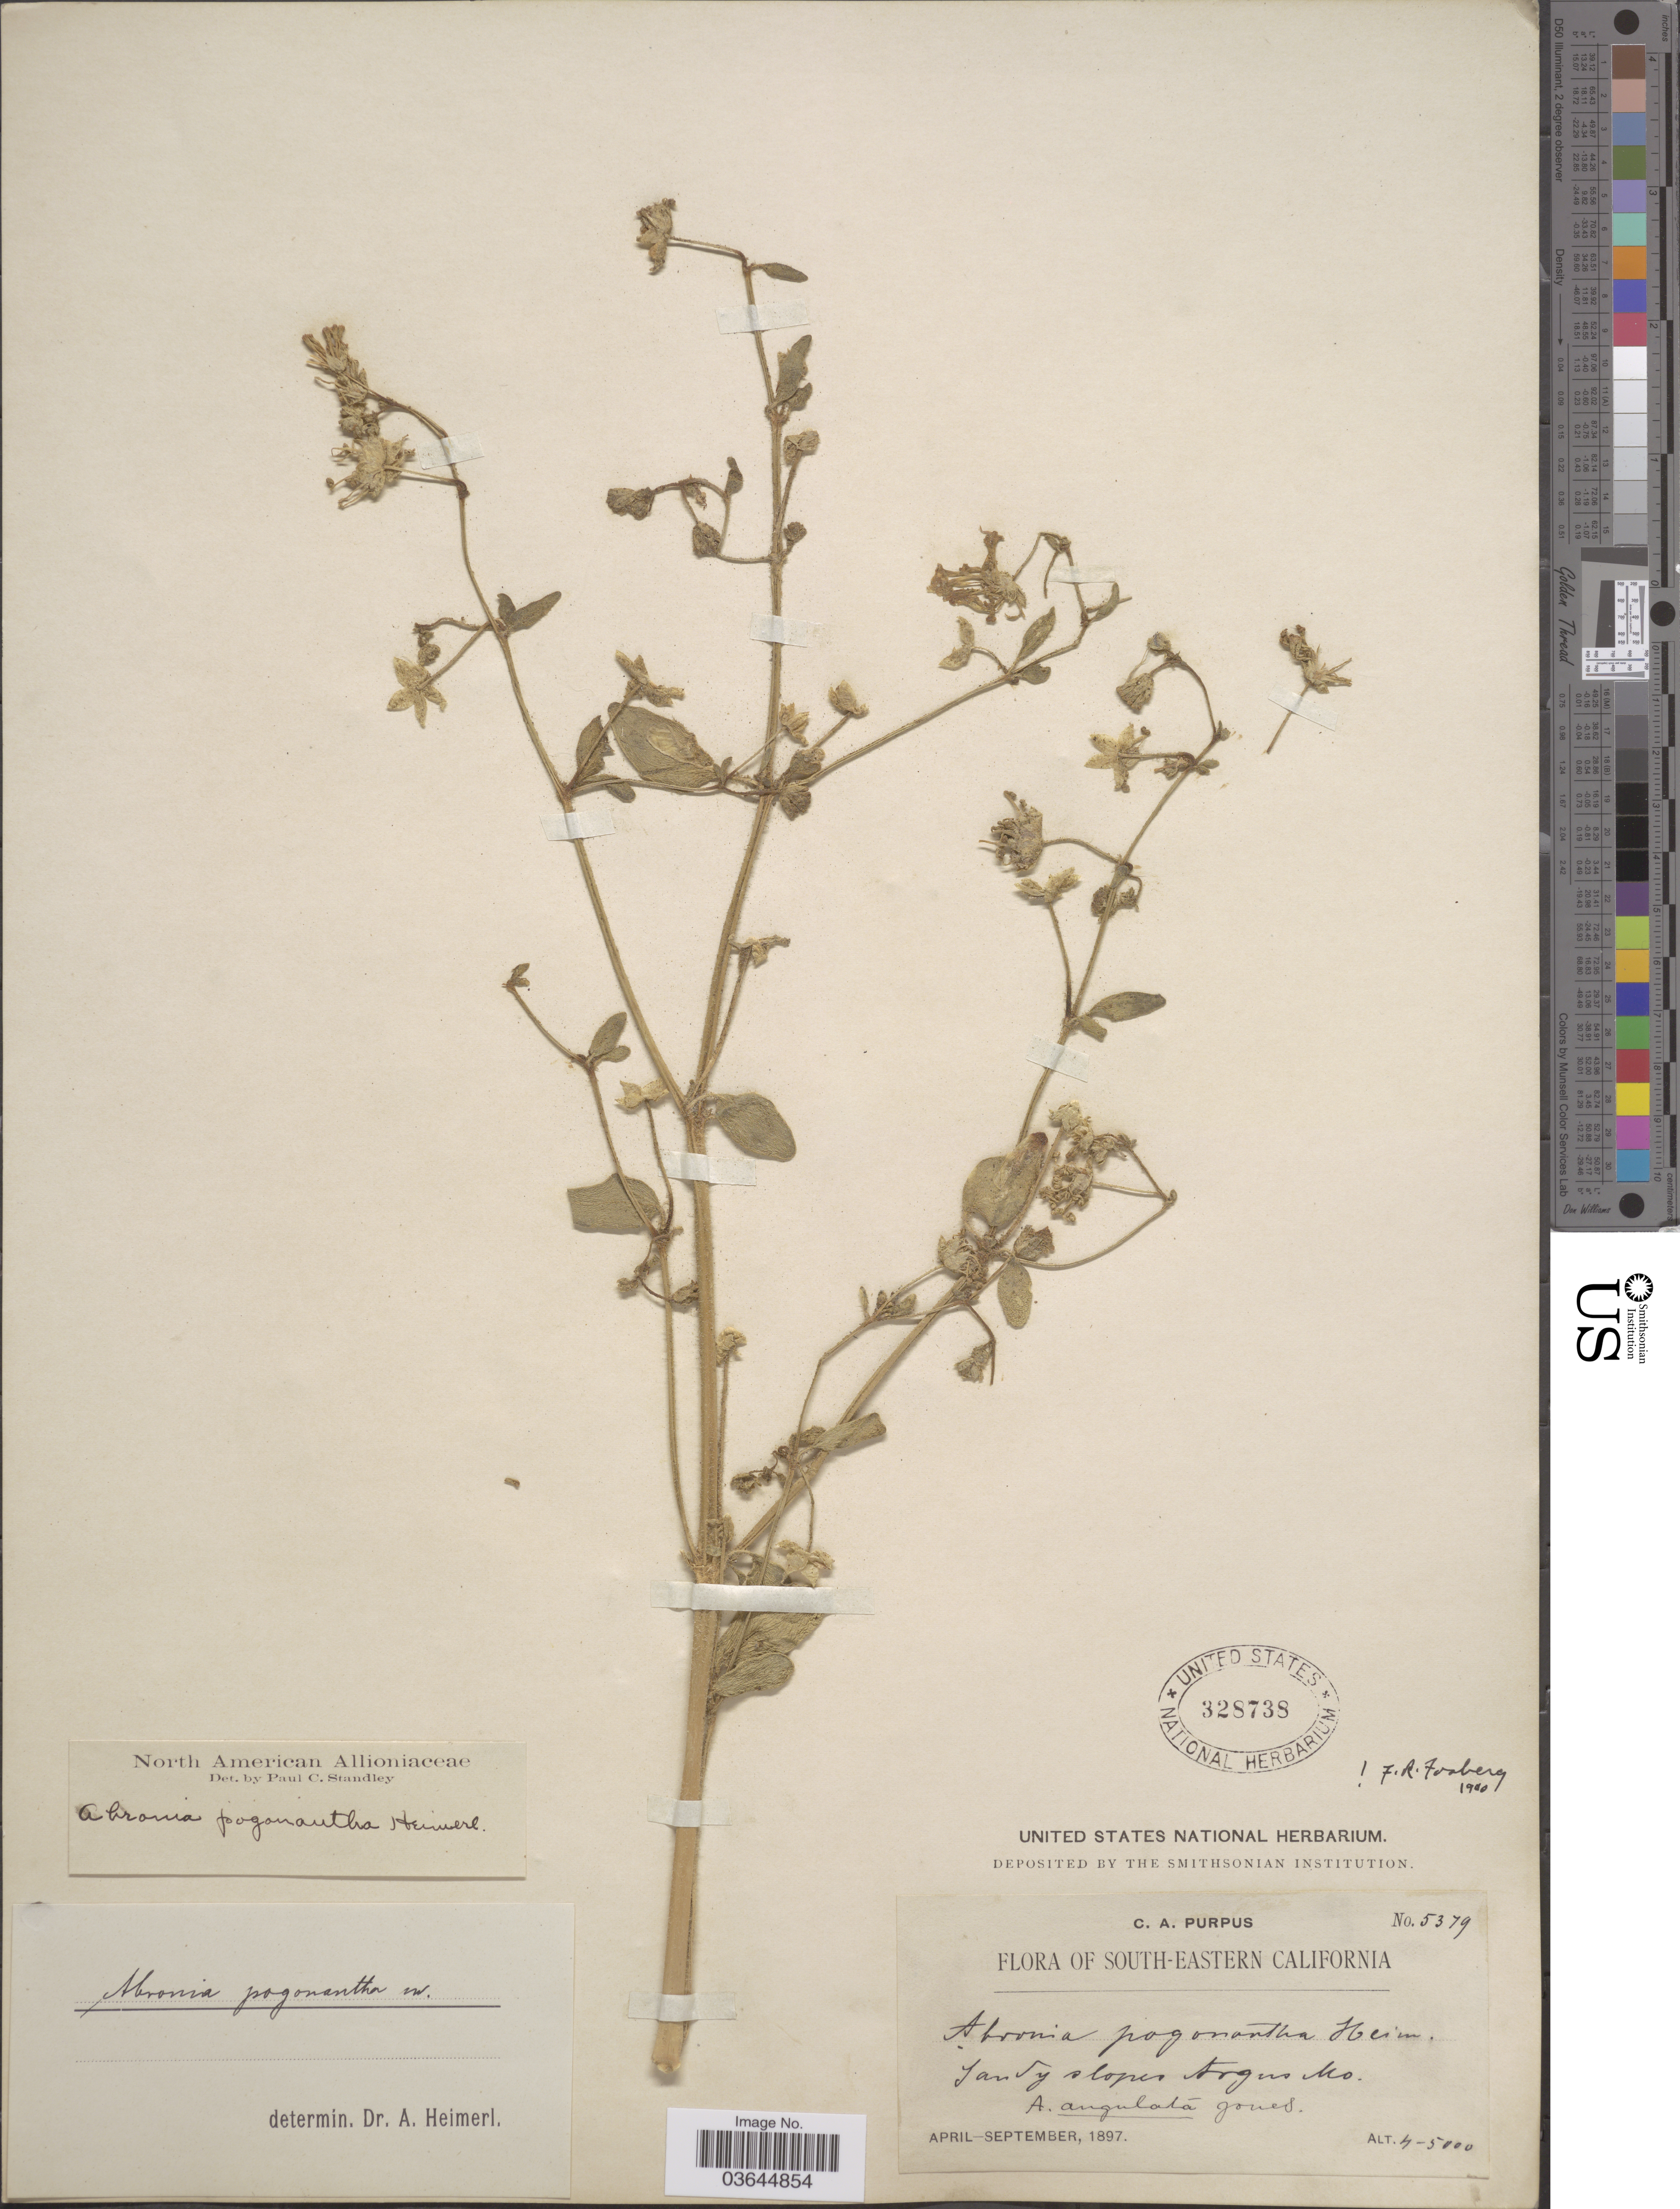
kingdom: Plantae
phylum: Tracheophyta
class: Magnoliopsida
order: Caryophyllales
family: Nyctaginaceae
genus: Abronia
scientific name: Abronia pogonantha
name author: Heimerl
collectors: C. A. Purpus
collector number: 5379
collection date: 1897-04/1897-09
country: United States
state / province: California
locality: South-Eastern California. Sandy slopes Argus Mo.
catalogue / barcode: US 328738